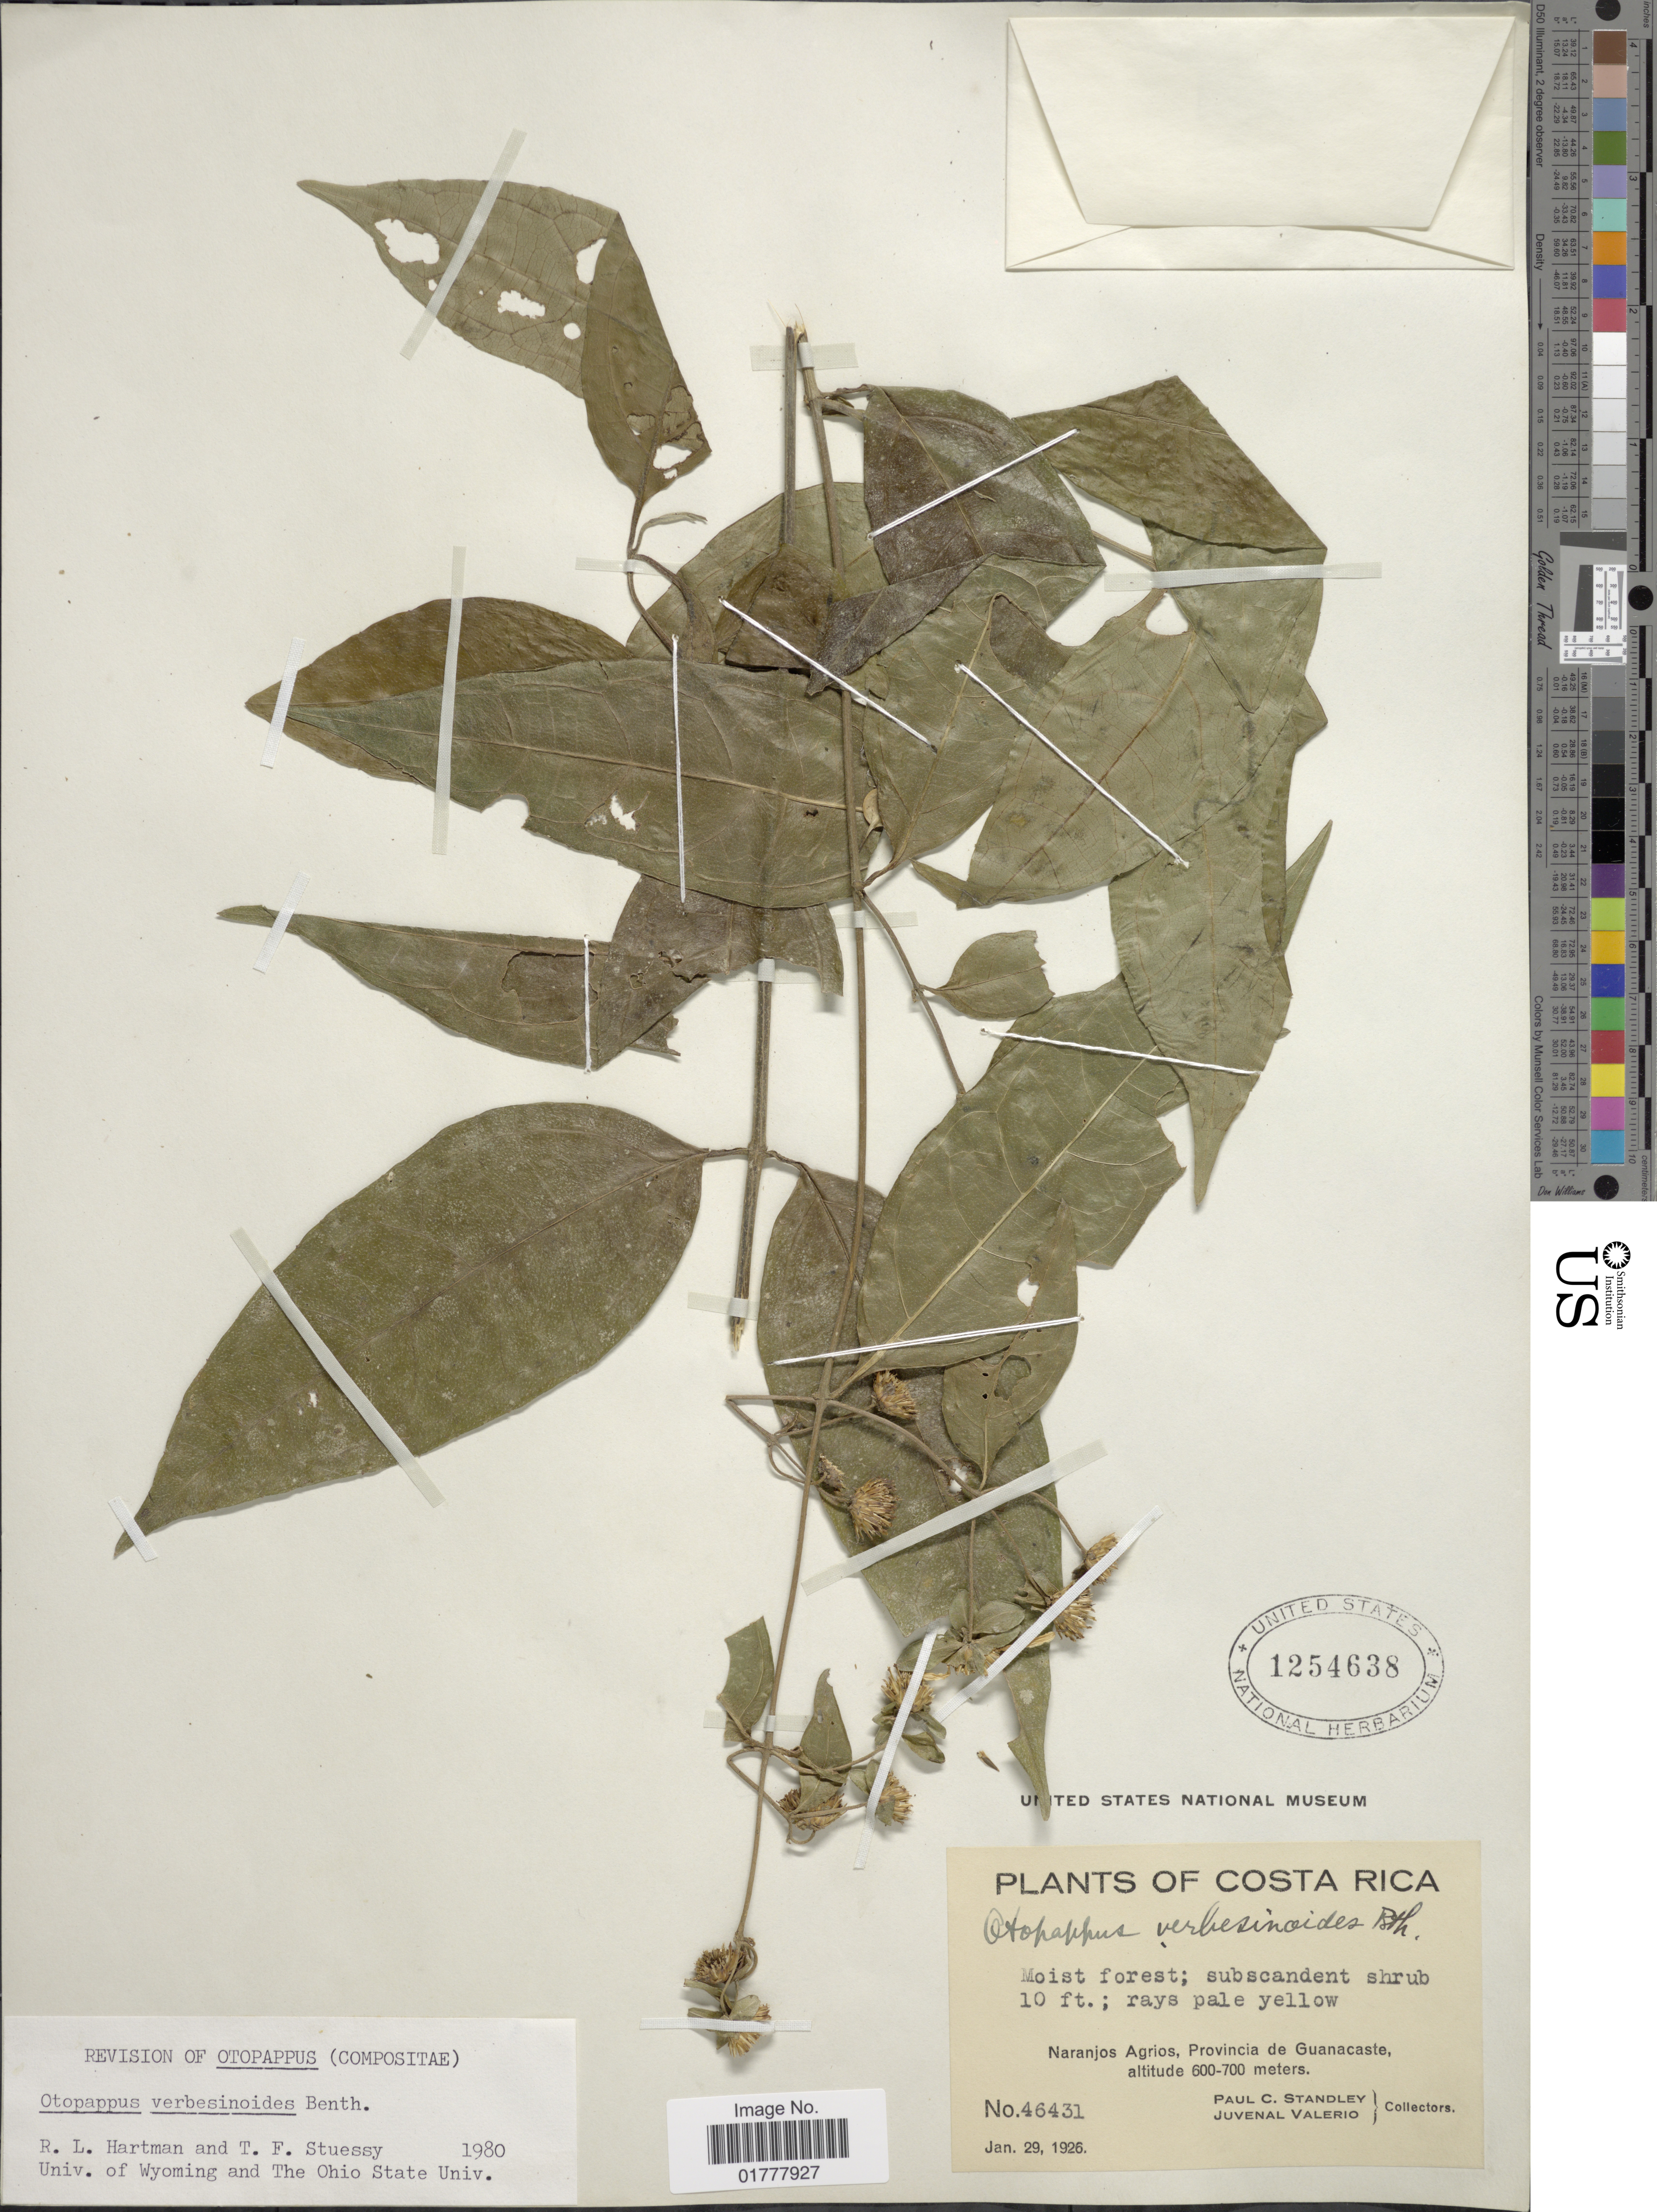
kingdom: Plantae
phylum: Tracheophyta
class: Magnoliopsida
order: Asterales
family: Asteraceae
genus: Otopappus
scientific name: Otopappus verbesinoides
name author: Benth.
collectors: P. C. Standley & J. Valerio R.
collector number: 46431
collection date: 1926-01-29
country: Costa Rica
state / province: Guanacaste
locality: Naranjos Agrios, Provincia de Guanacaste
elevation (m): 600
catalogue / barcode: US 1254638